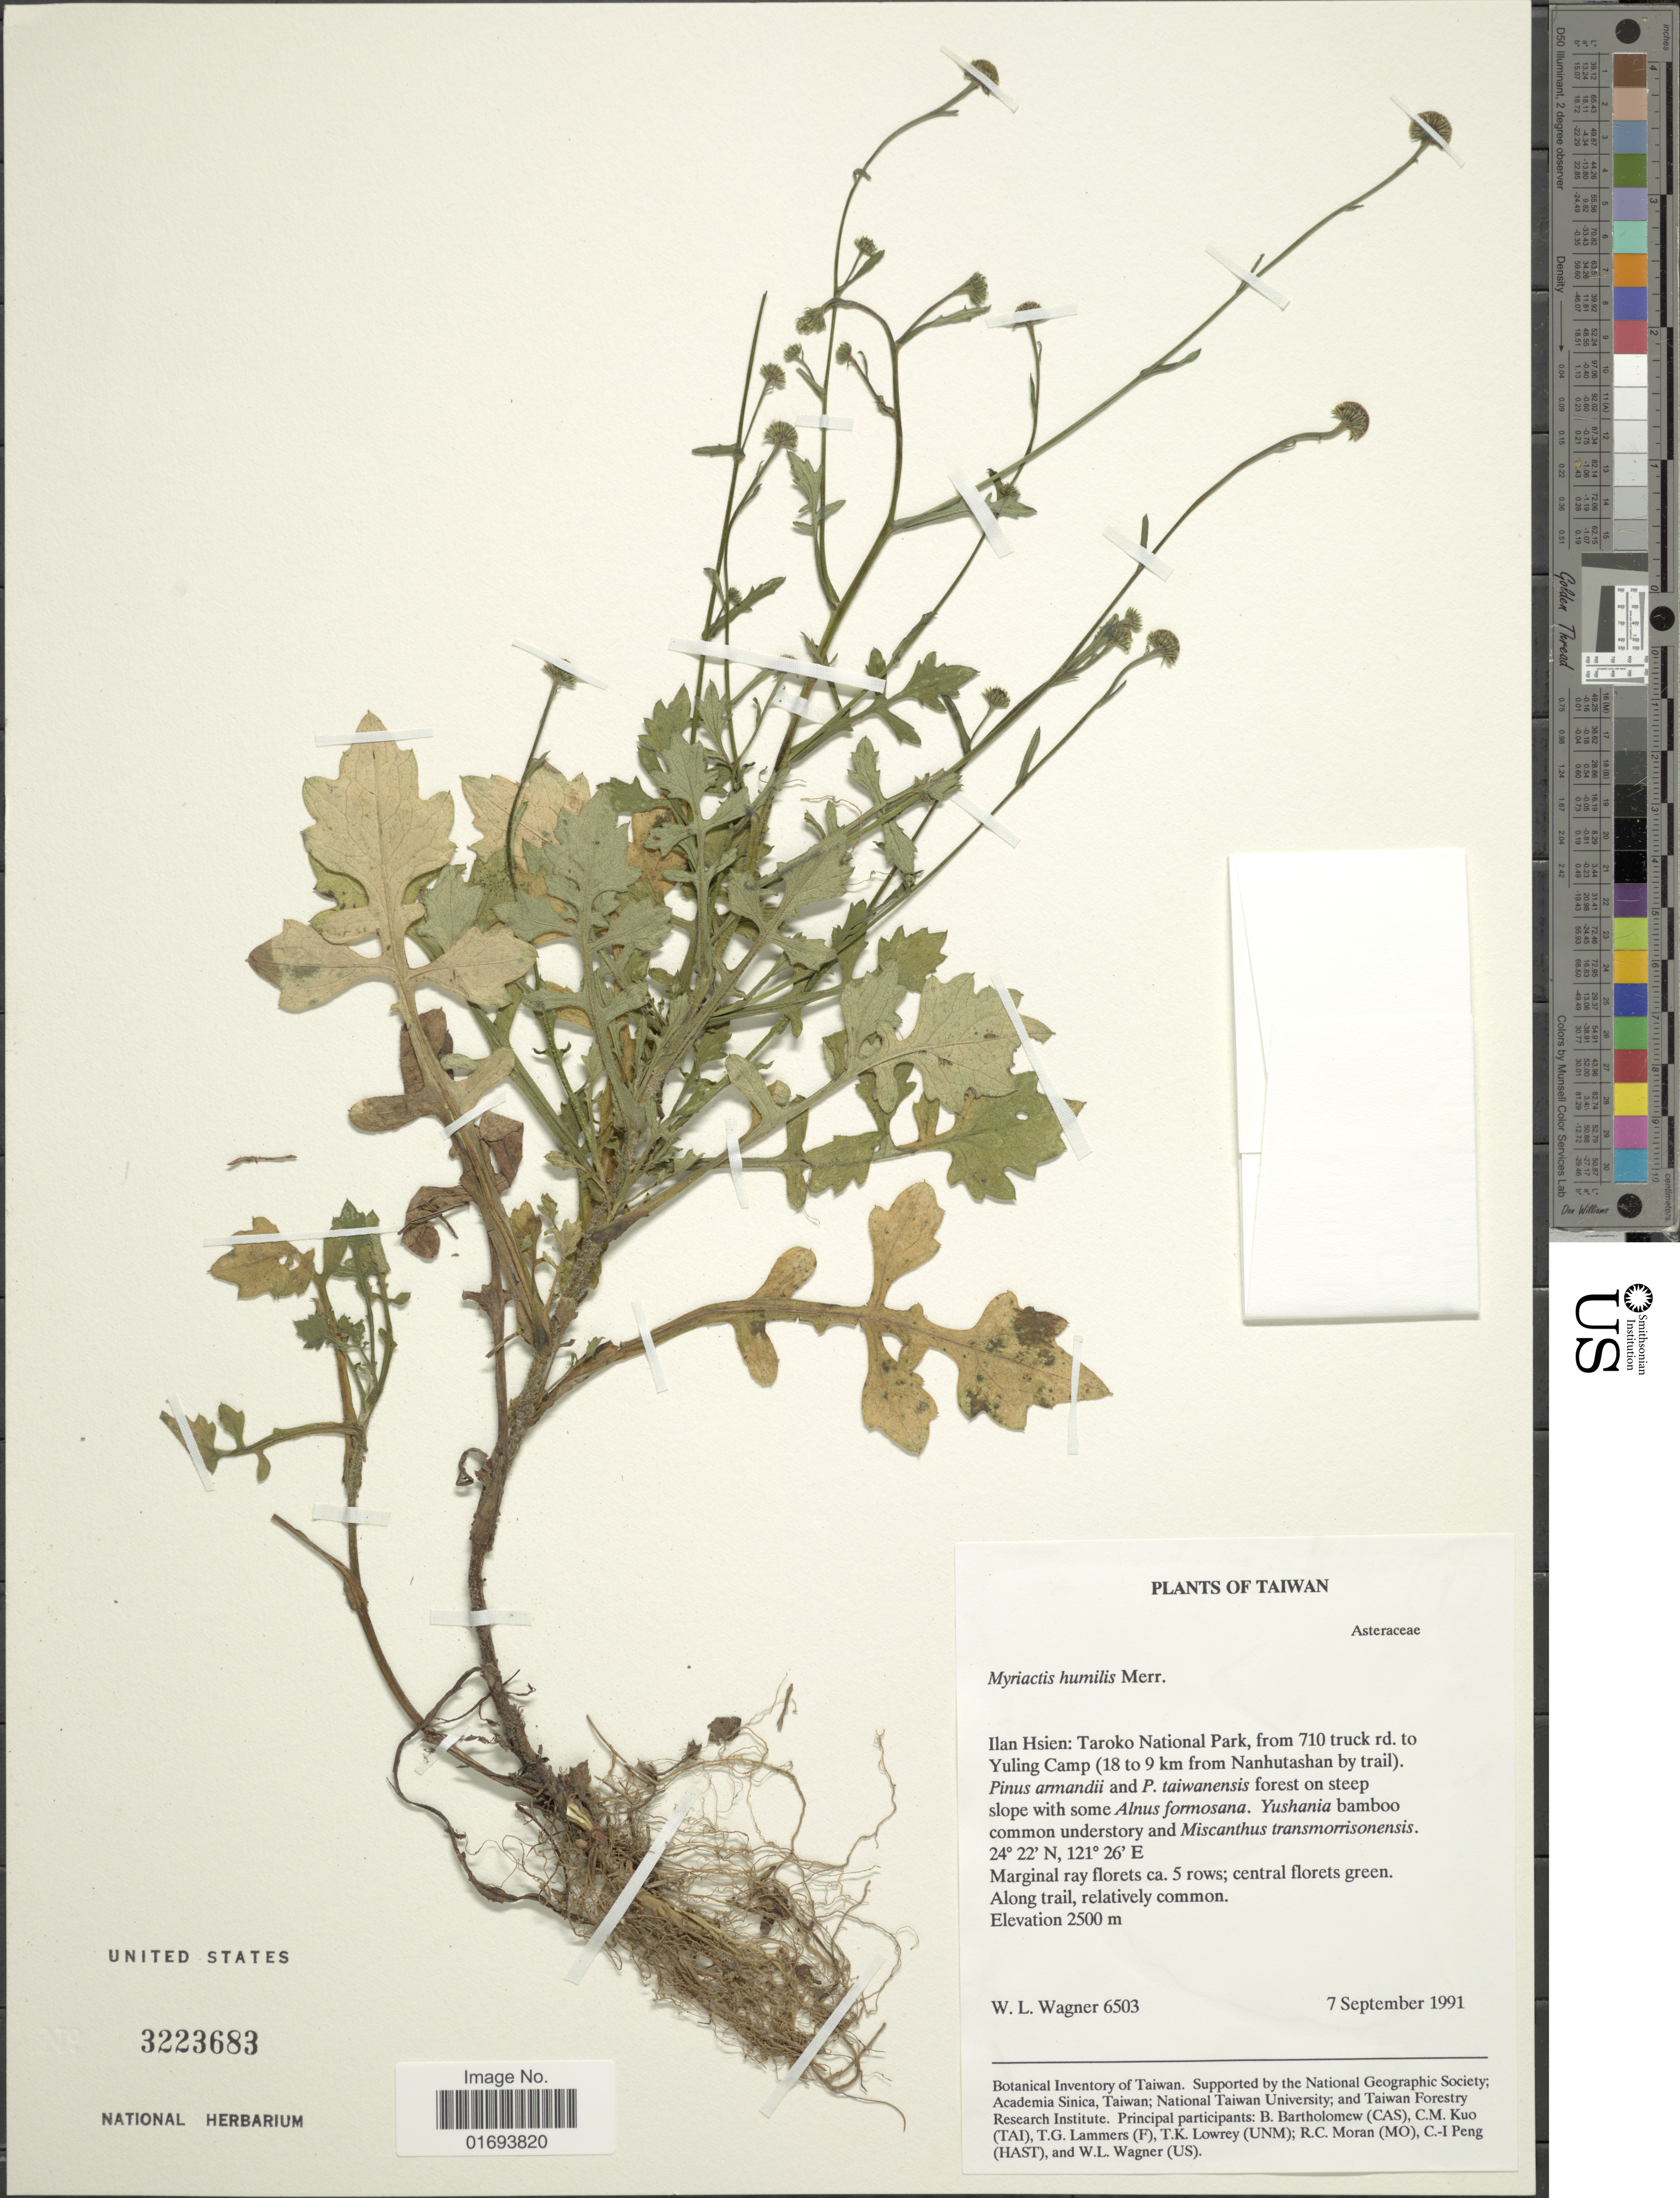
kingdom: Plantae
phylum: Tracheophyta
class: Magnoliopsida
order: Asterales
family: Asteraceae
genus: Myriactis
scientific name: Myriactis humilis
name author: Merr.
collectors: W. L. Wagner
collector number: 6503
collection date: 1991-09-07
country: Taiwan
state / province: Ilan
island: Taiwan [Formosa]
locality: Ilan Hsien: Taroko National Park, from 710 truck rd. to Yuling Camp (18 to 9 km from Nanhutanshan by trail)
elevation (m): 2500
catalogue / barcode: US 3223683